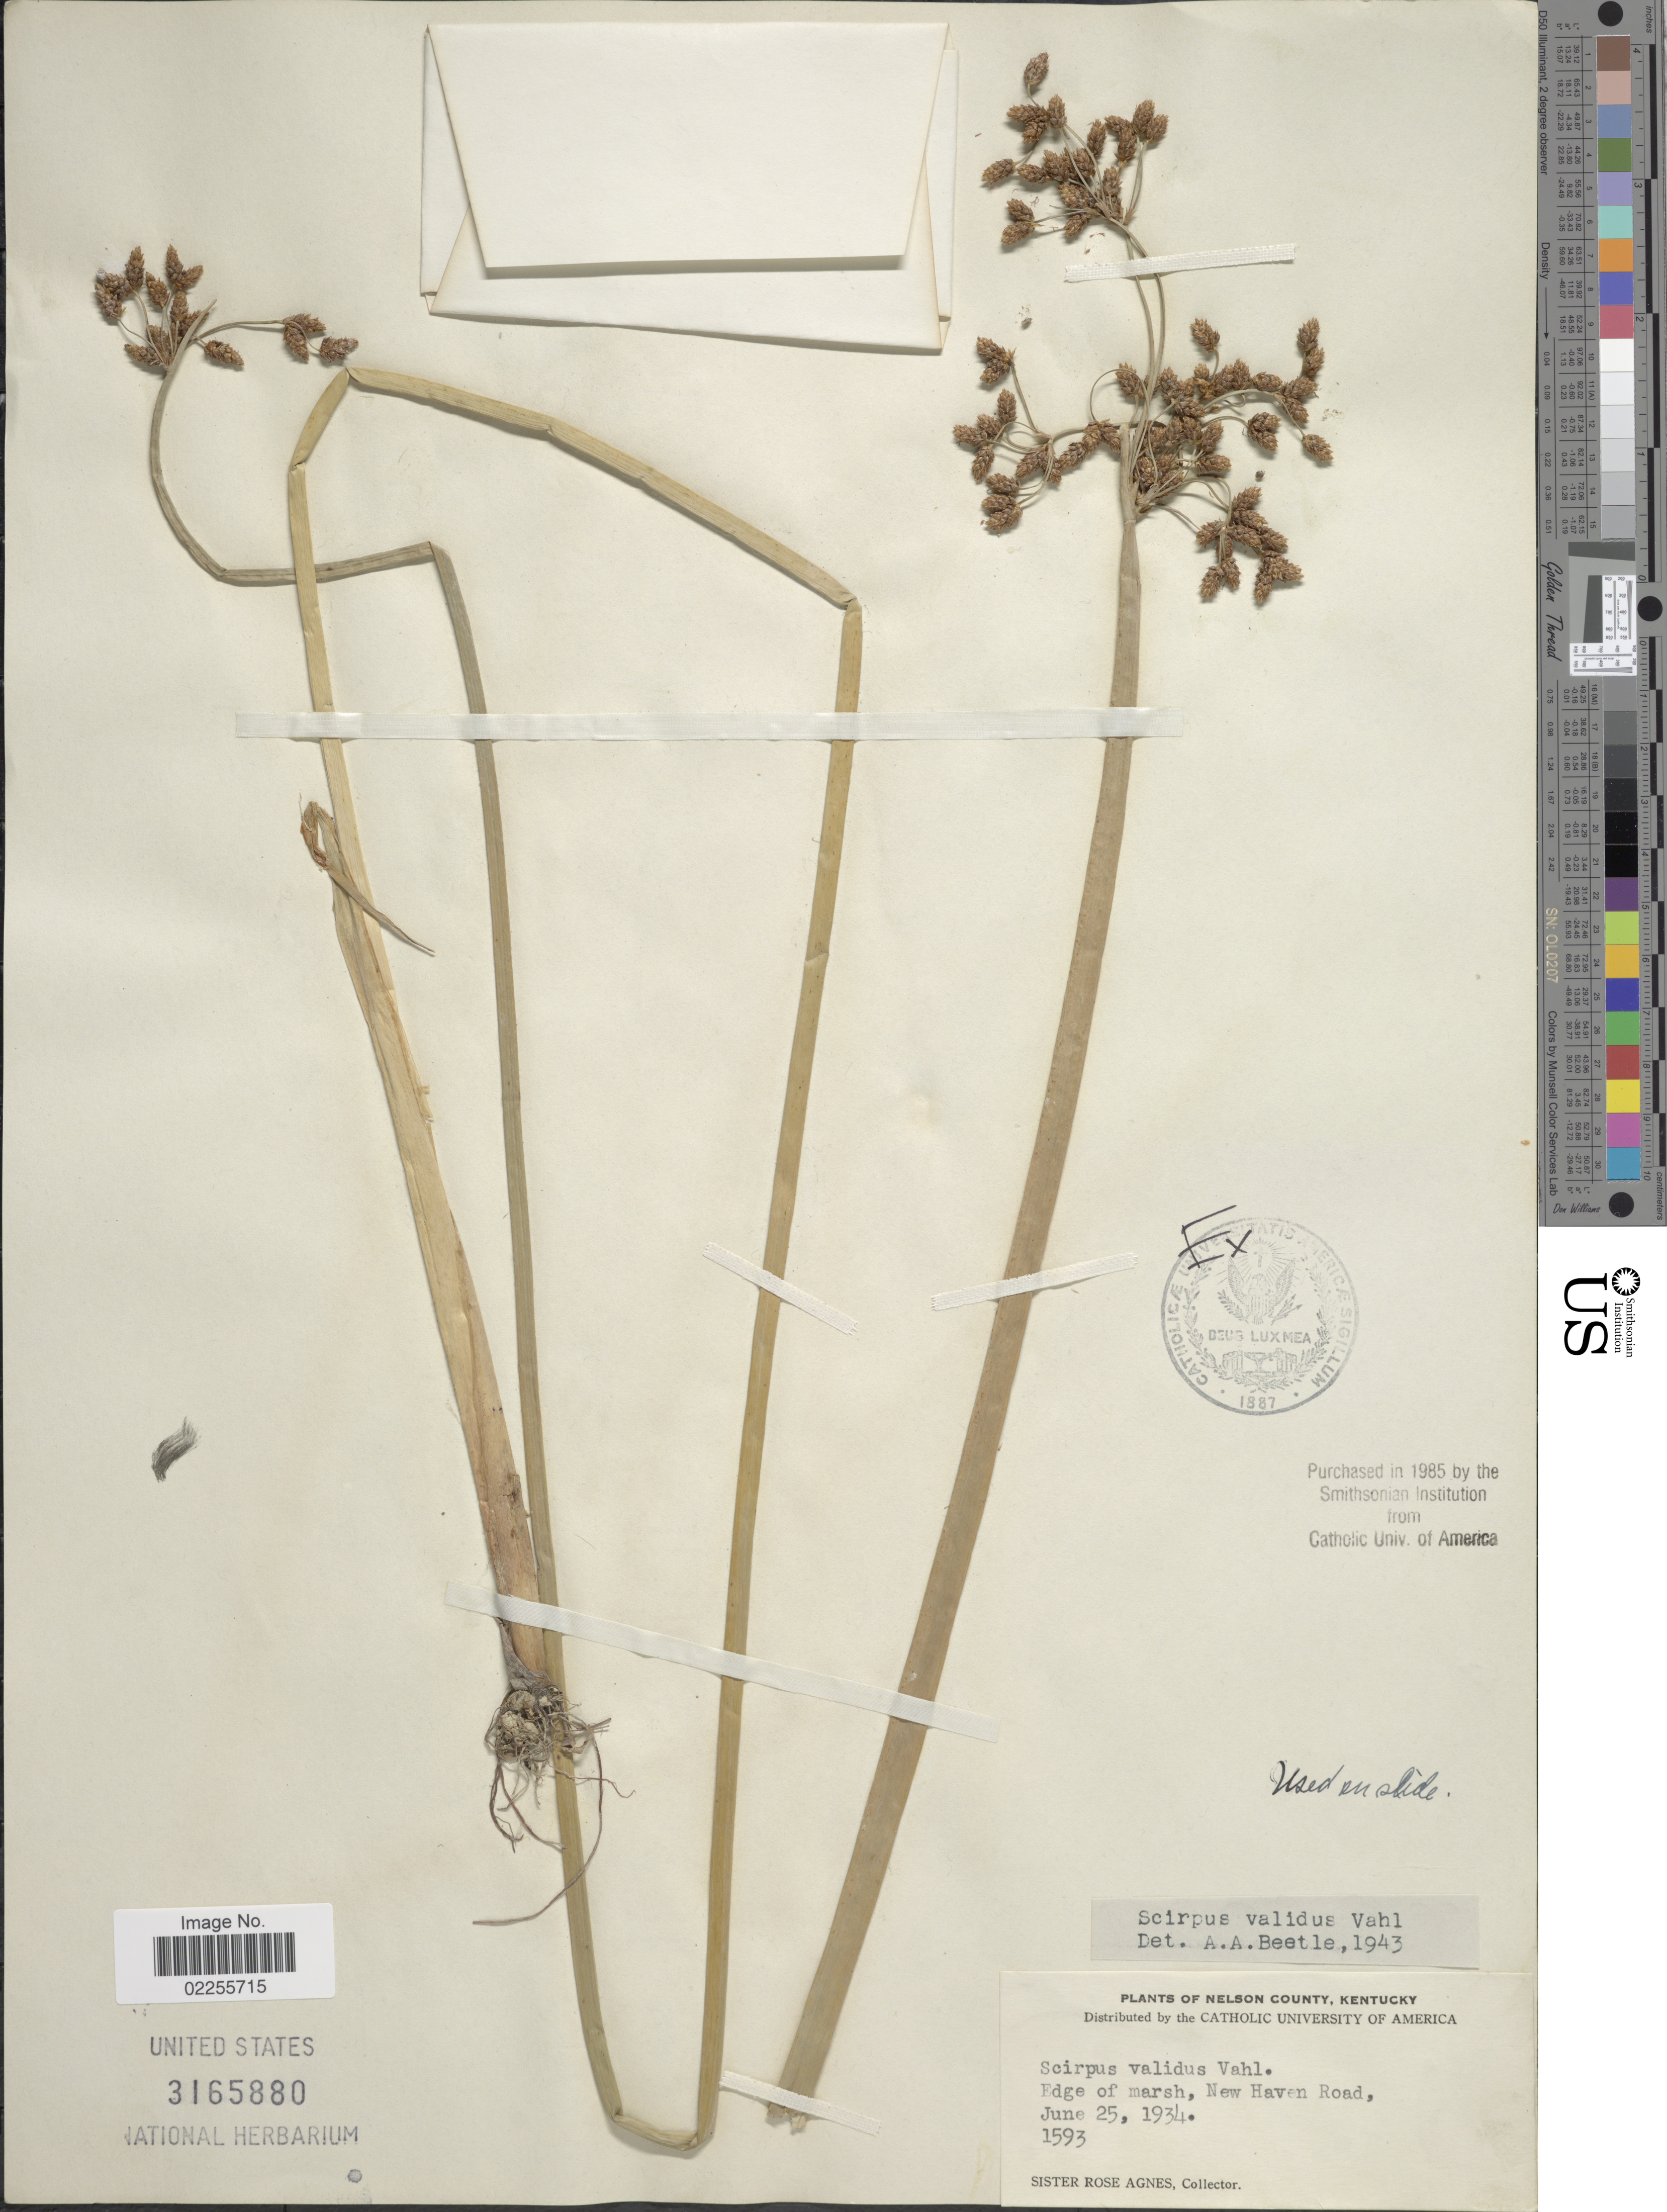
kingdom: Plantae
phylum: Tracheophyta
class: Liliopsida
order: Poales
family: Cyperaceae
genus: Schoenoplectus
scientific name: Schoenoplectus tabernaemontani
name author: (C.C. Gmel.) Palla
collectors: Sister Rose Agnes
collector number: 1593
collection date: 1934-06-25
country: United States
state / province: Kentucky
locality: Nelson County, edge of marsh, New Haven Road.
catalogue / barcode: US 3165880